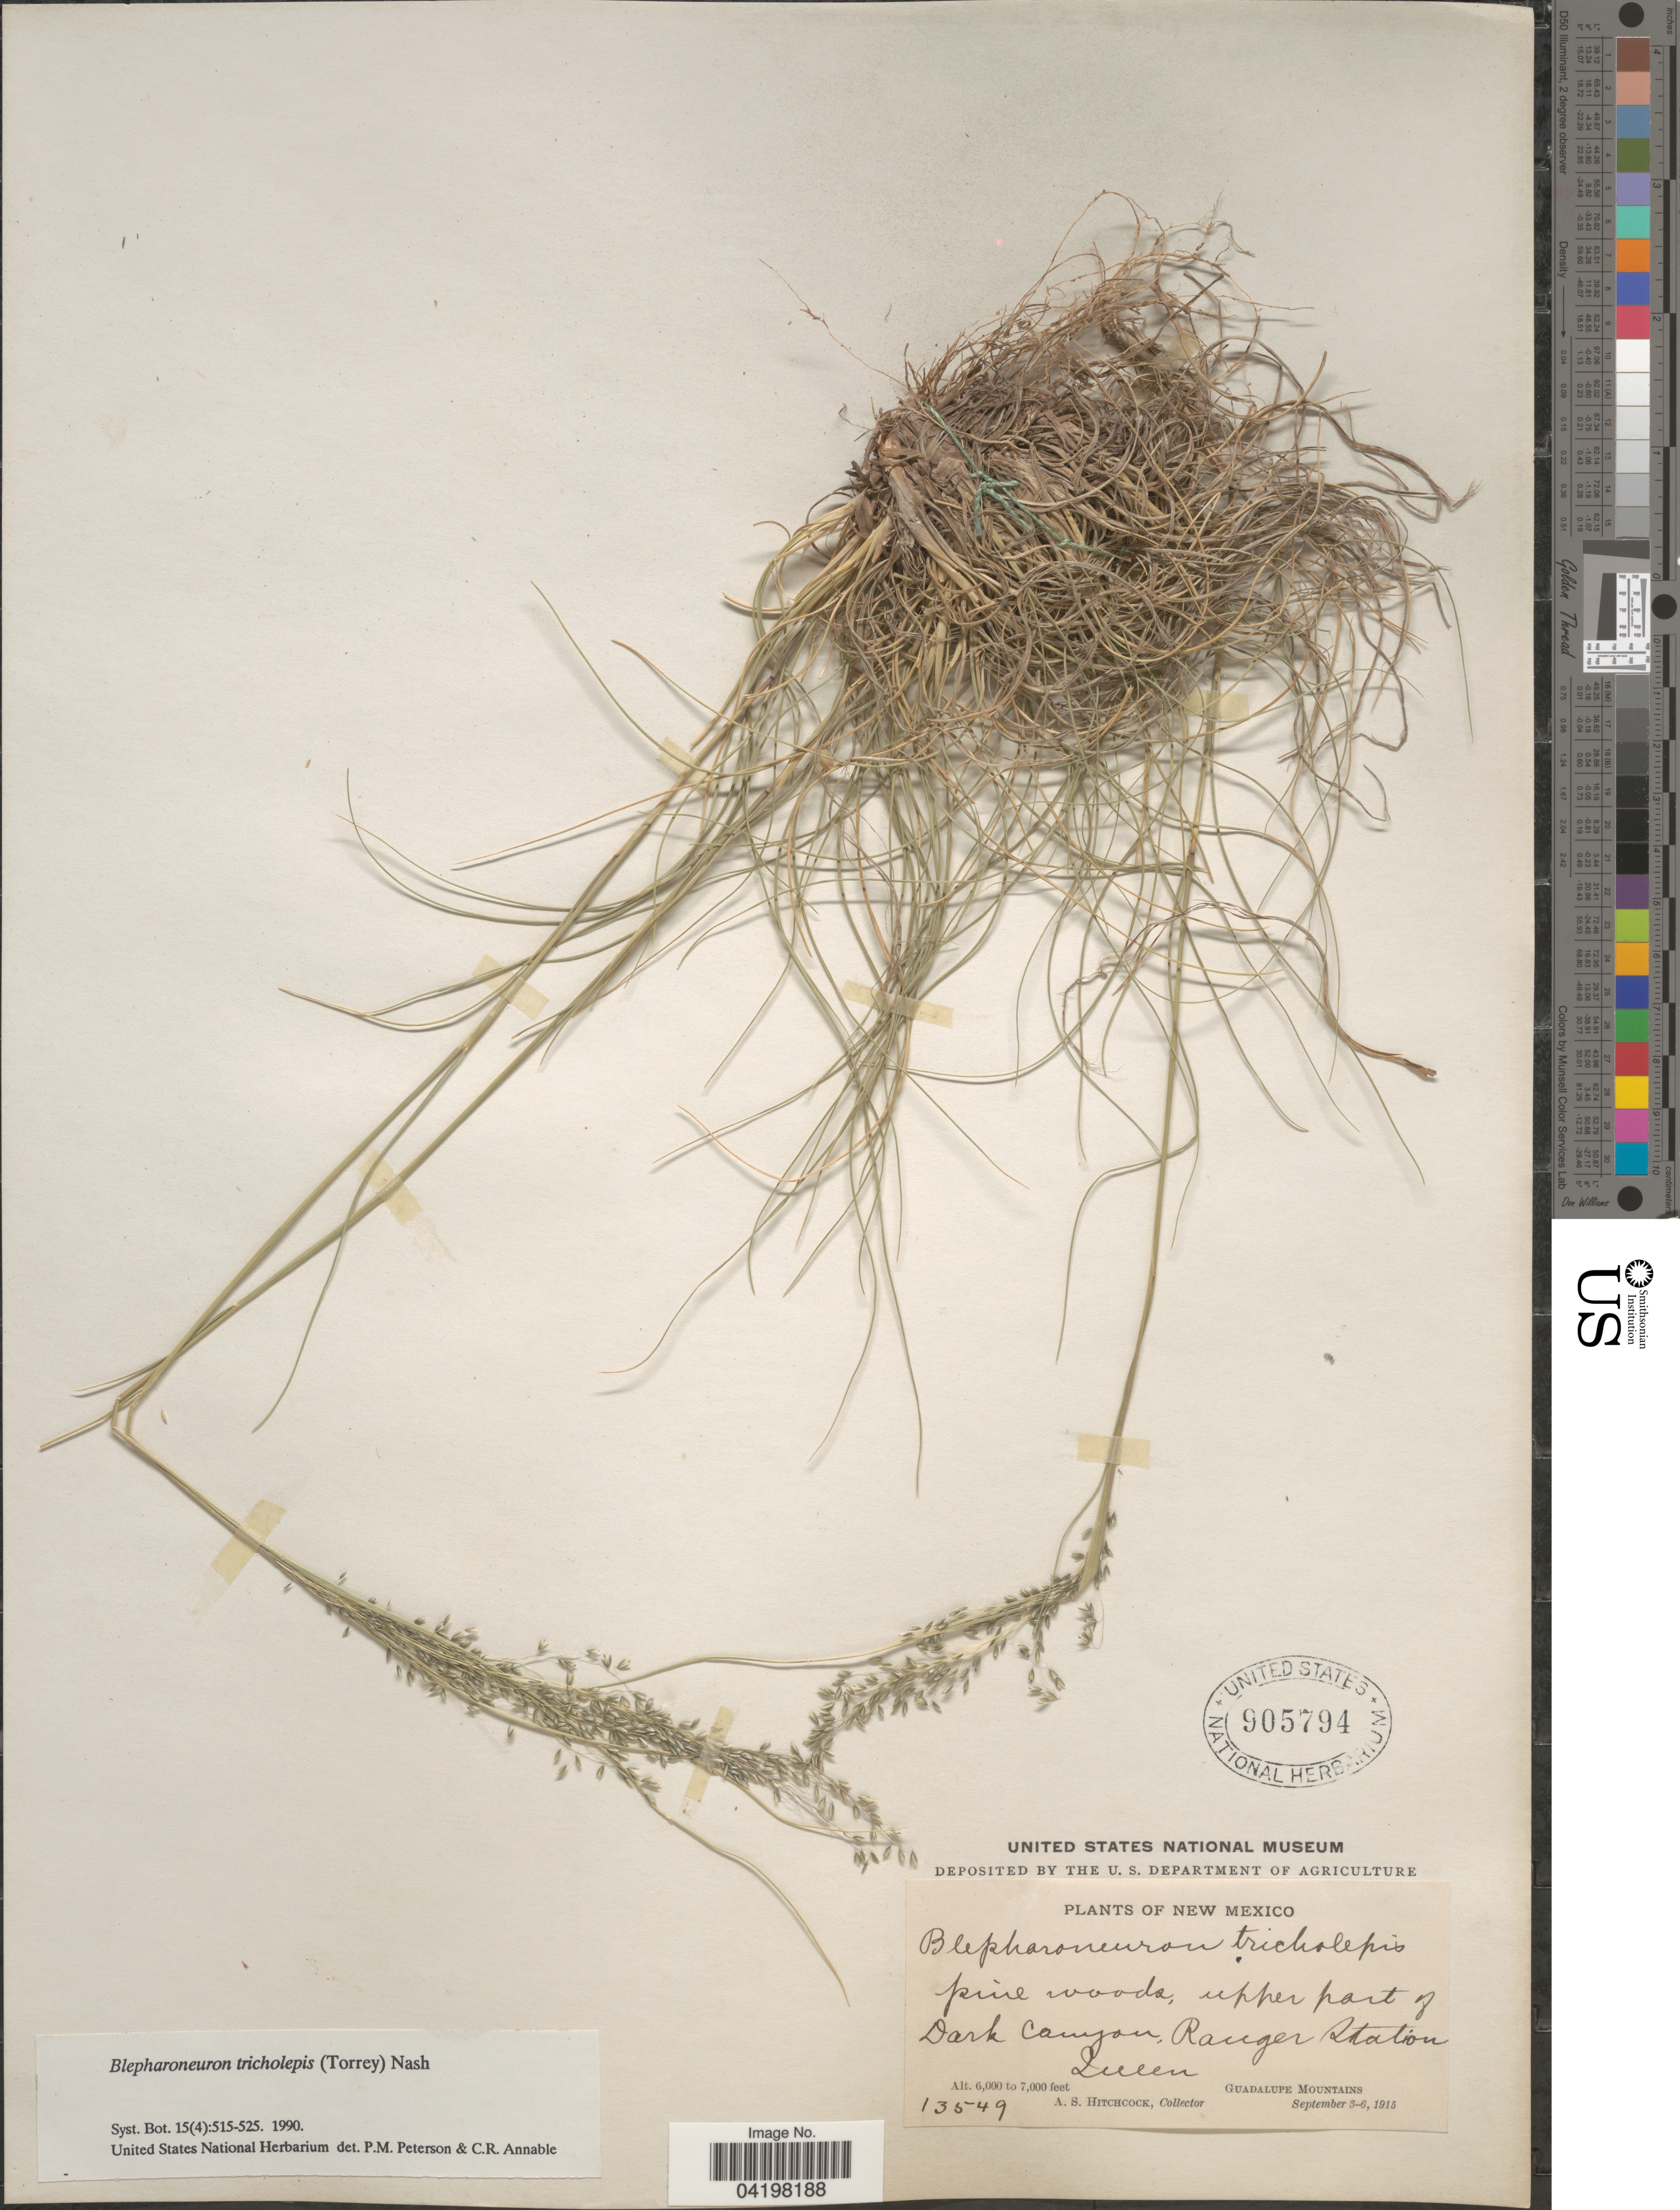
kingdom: Plantae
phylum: Tracheophyta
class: Liliopsida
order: Poales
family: Poaceae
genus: Muhlenbergia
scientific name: Muhlenbergia tricholepis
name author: (Torr.) Columbus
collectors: A. S. Hitchcock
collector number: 13549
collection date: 1915-09-03/1915-09-06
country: United States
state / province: New Mexico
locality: Pine woods, upper part of Dark Canyon, Ranger Station. Queen. Guadalupe Mountains.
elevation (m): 1829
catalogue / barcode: US 905794